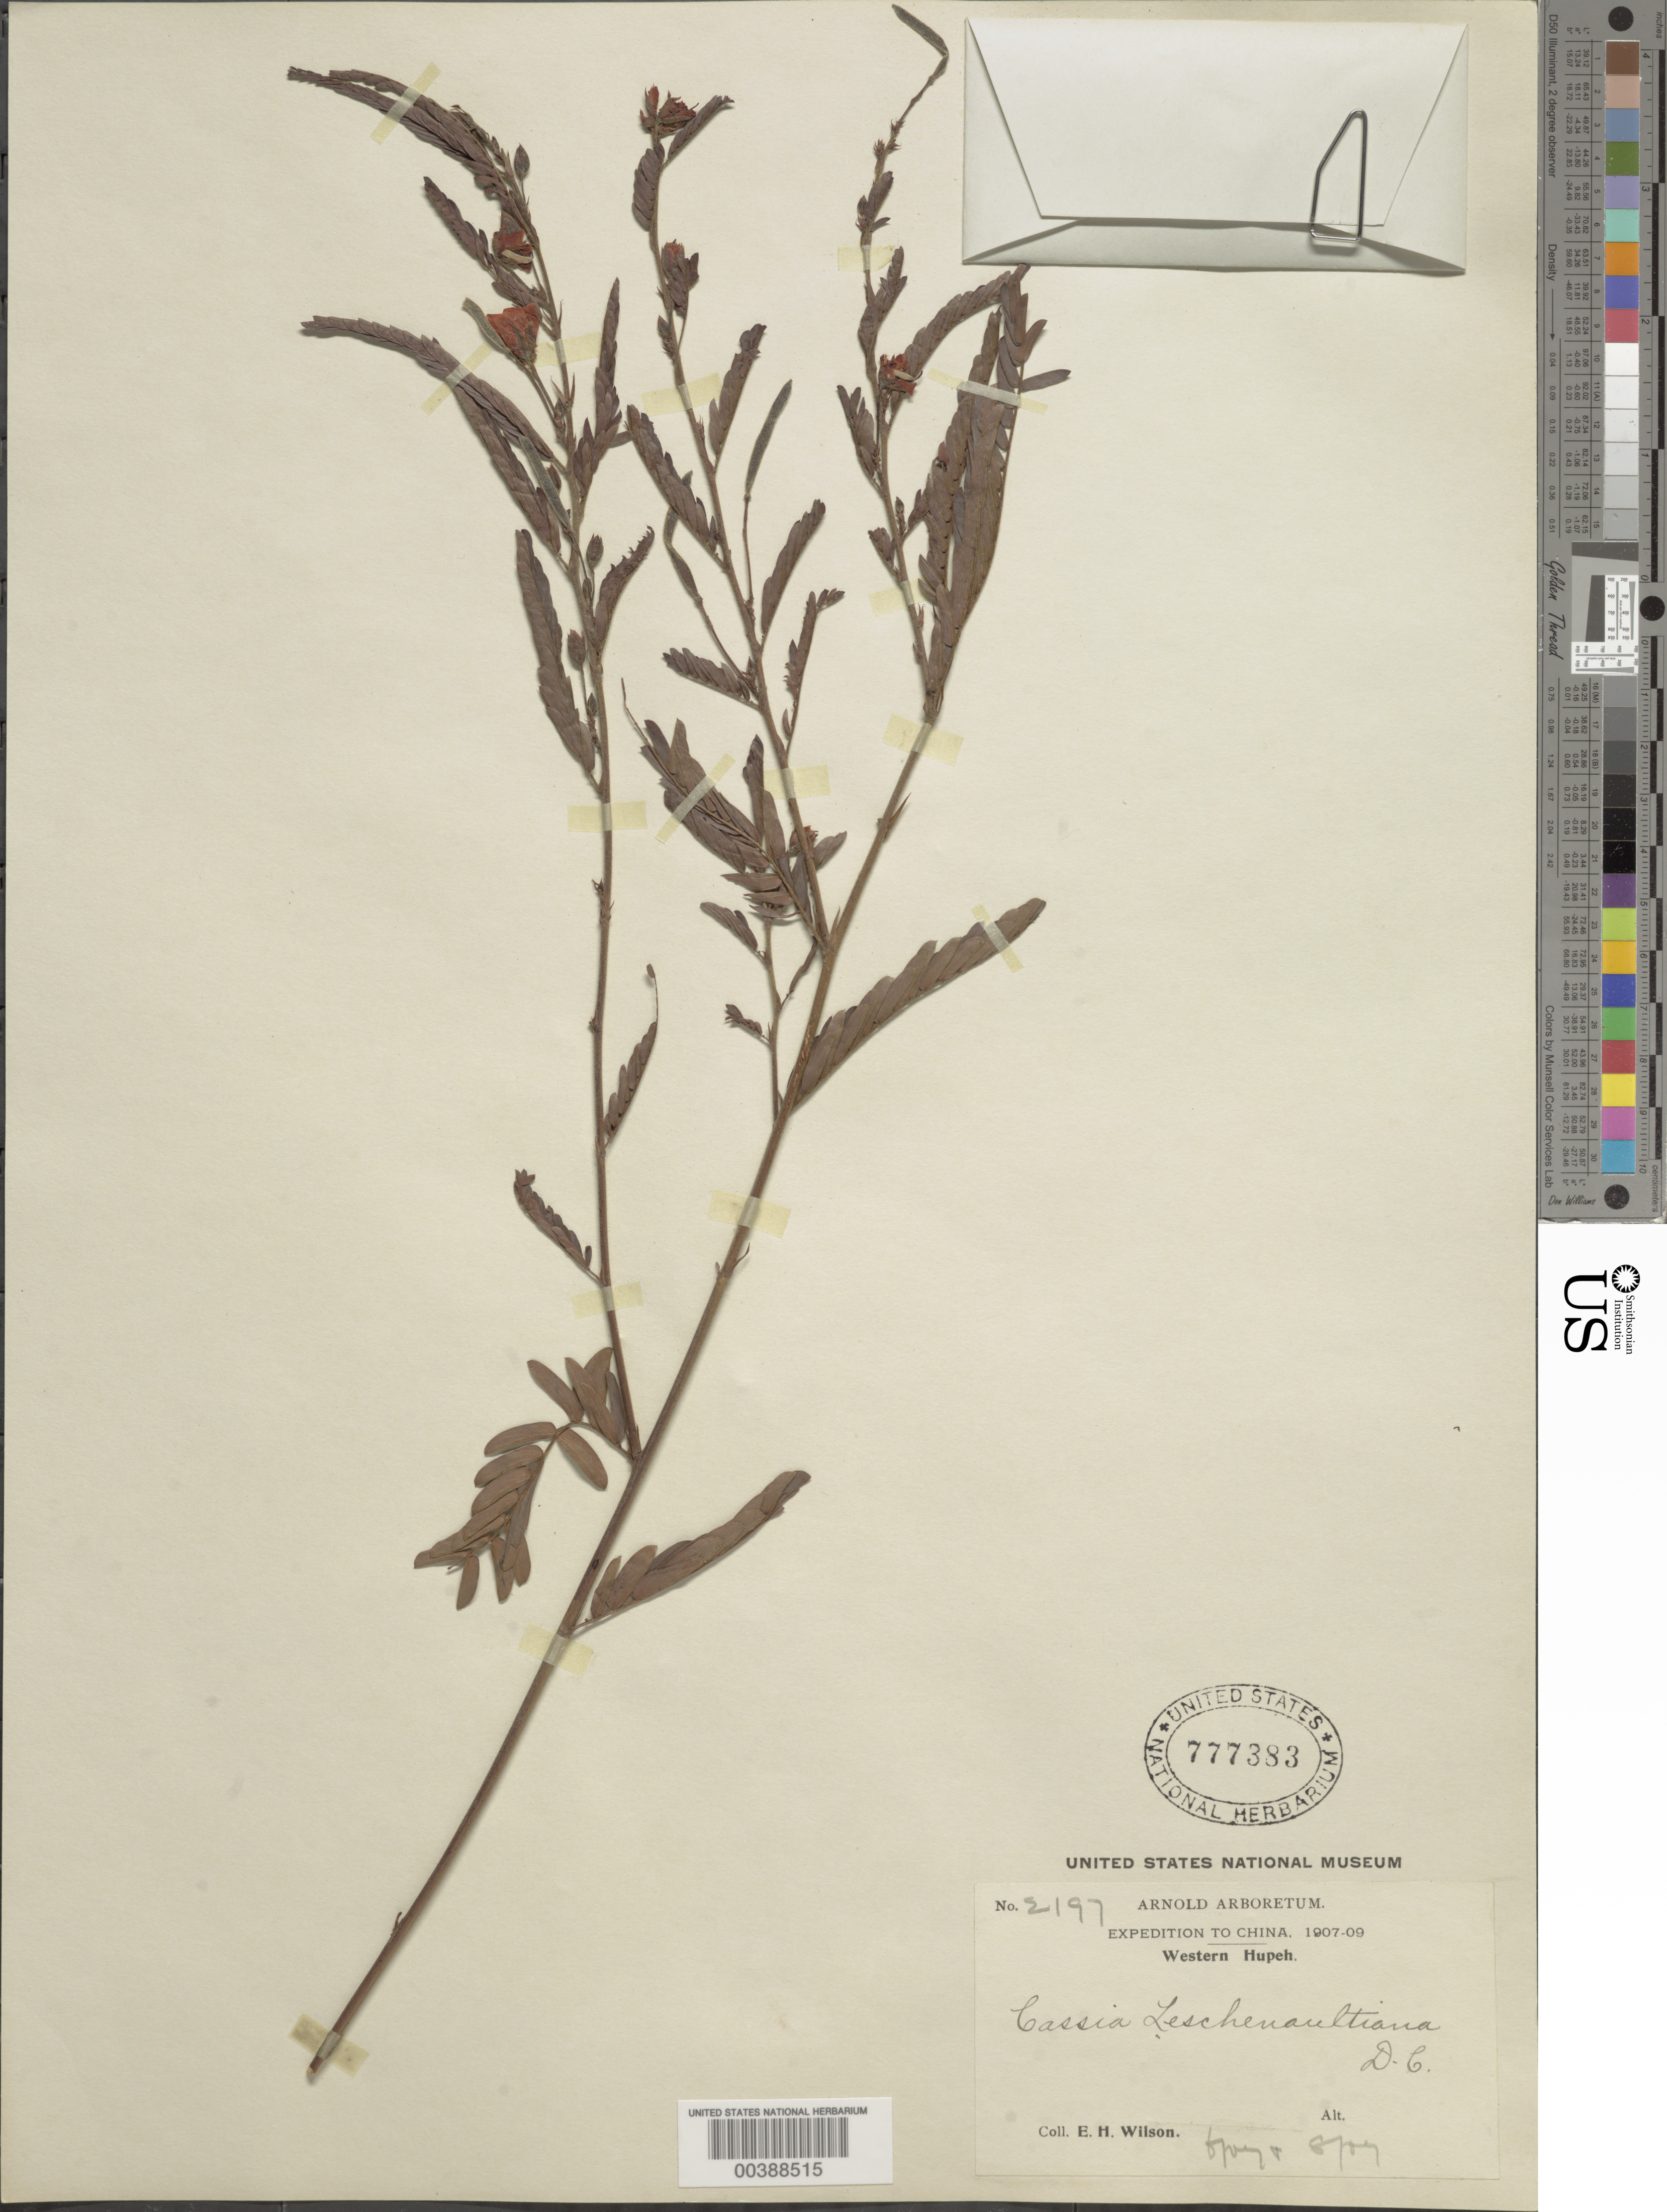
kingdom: Plantae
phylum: Tracheophyta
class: Magnoliopsida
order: Fabales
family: Fabaceae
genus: Chamaecrista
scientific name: Chamaecrista nictitans var. glabrata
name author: (Vogel) H.S. Irwin & Barneby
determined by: Strong, Mark T., (BOT), Smithsonian Institution - National Museum of Natural History (UNITED STATES)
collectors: E. H. Wilson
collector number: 2197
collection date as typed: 1907 to -- -- 1909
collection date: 1907/1909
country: China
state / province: Hubei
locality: Western hupeh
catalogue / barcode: US 777383